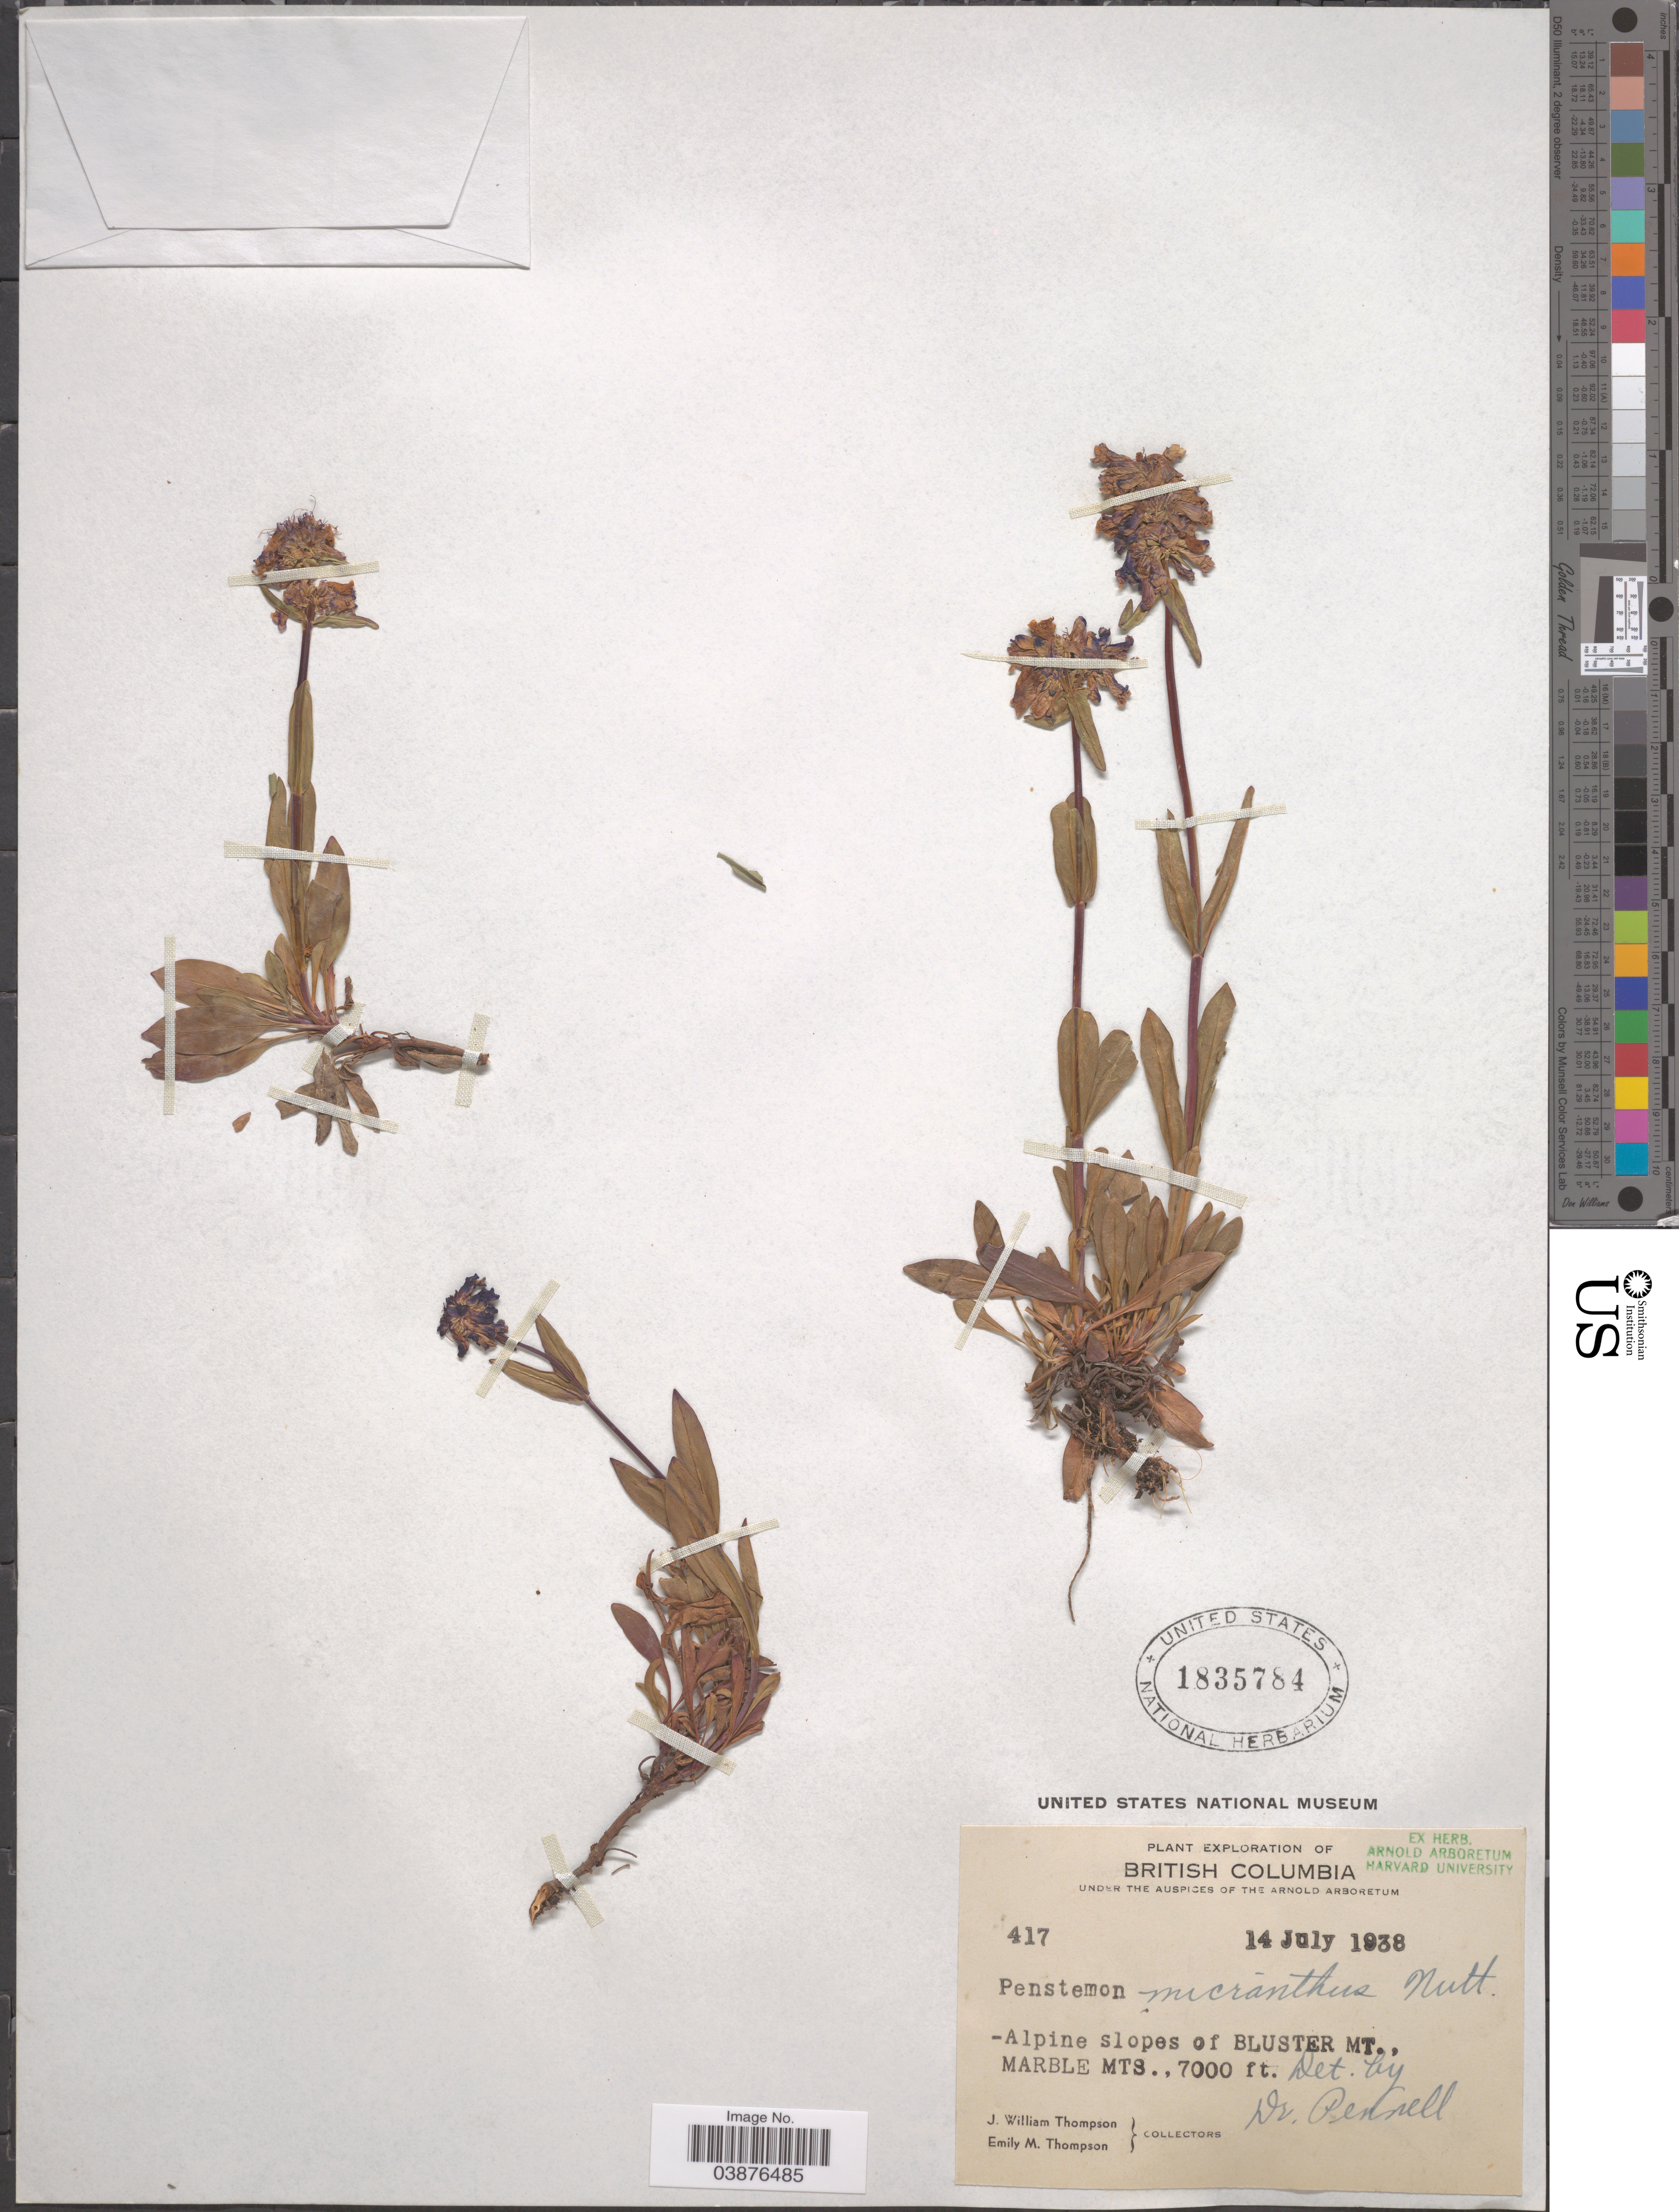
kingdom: Plantae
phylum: Tracheophyta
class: Magnoliopsida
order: Lamiales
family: Plantaginaceae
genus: Penstemon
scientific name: Penstemon procerus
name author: Douglas ex Graham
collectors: J. W. Thompson & E. M. Thompson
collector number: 417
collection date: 1938-07-14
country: Canada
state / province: British Columbia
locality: Alpine slopes of Bluster Mt., Marble Mts.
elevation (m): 2134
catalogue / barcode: US 1835784